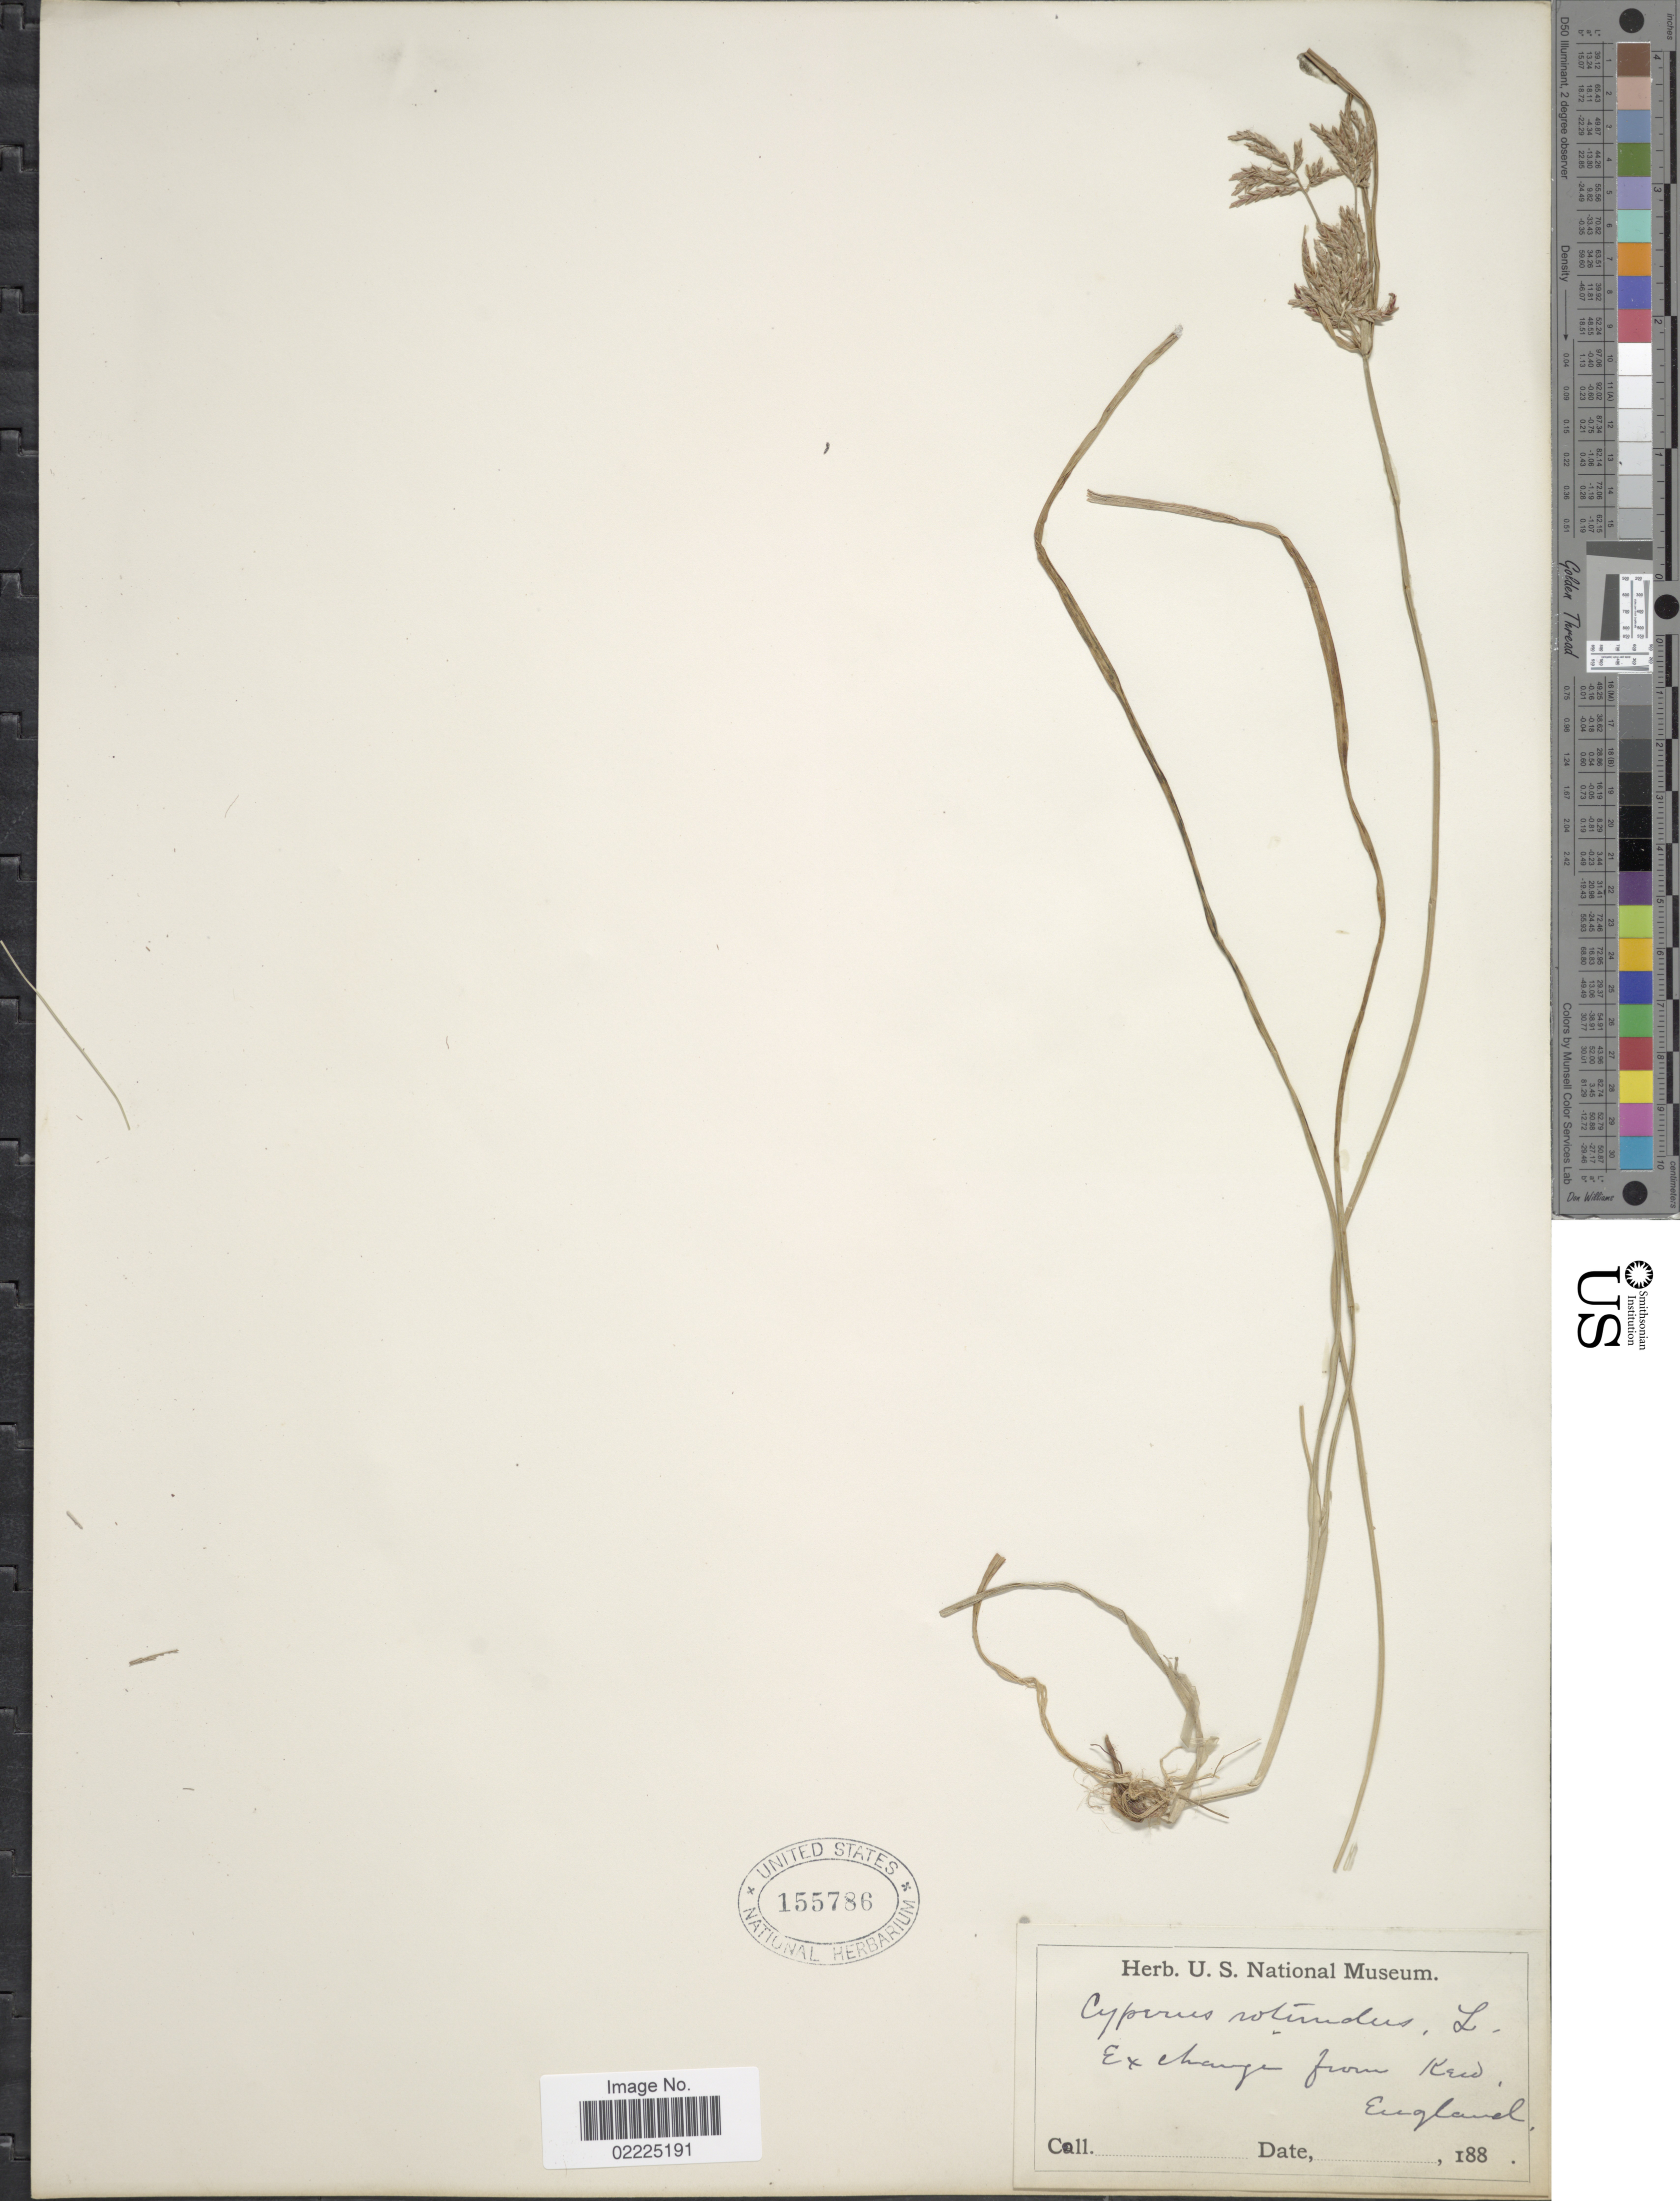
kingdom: Plantae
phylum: Tracheophyta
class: Liliopsida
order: Poales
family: Cyperaceae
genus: Cyperus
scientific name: Cyperus rotundus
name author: L.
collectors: United States National Museum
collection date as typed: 188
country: United Kingdom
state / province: England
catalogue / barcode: US 155786